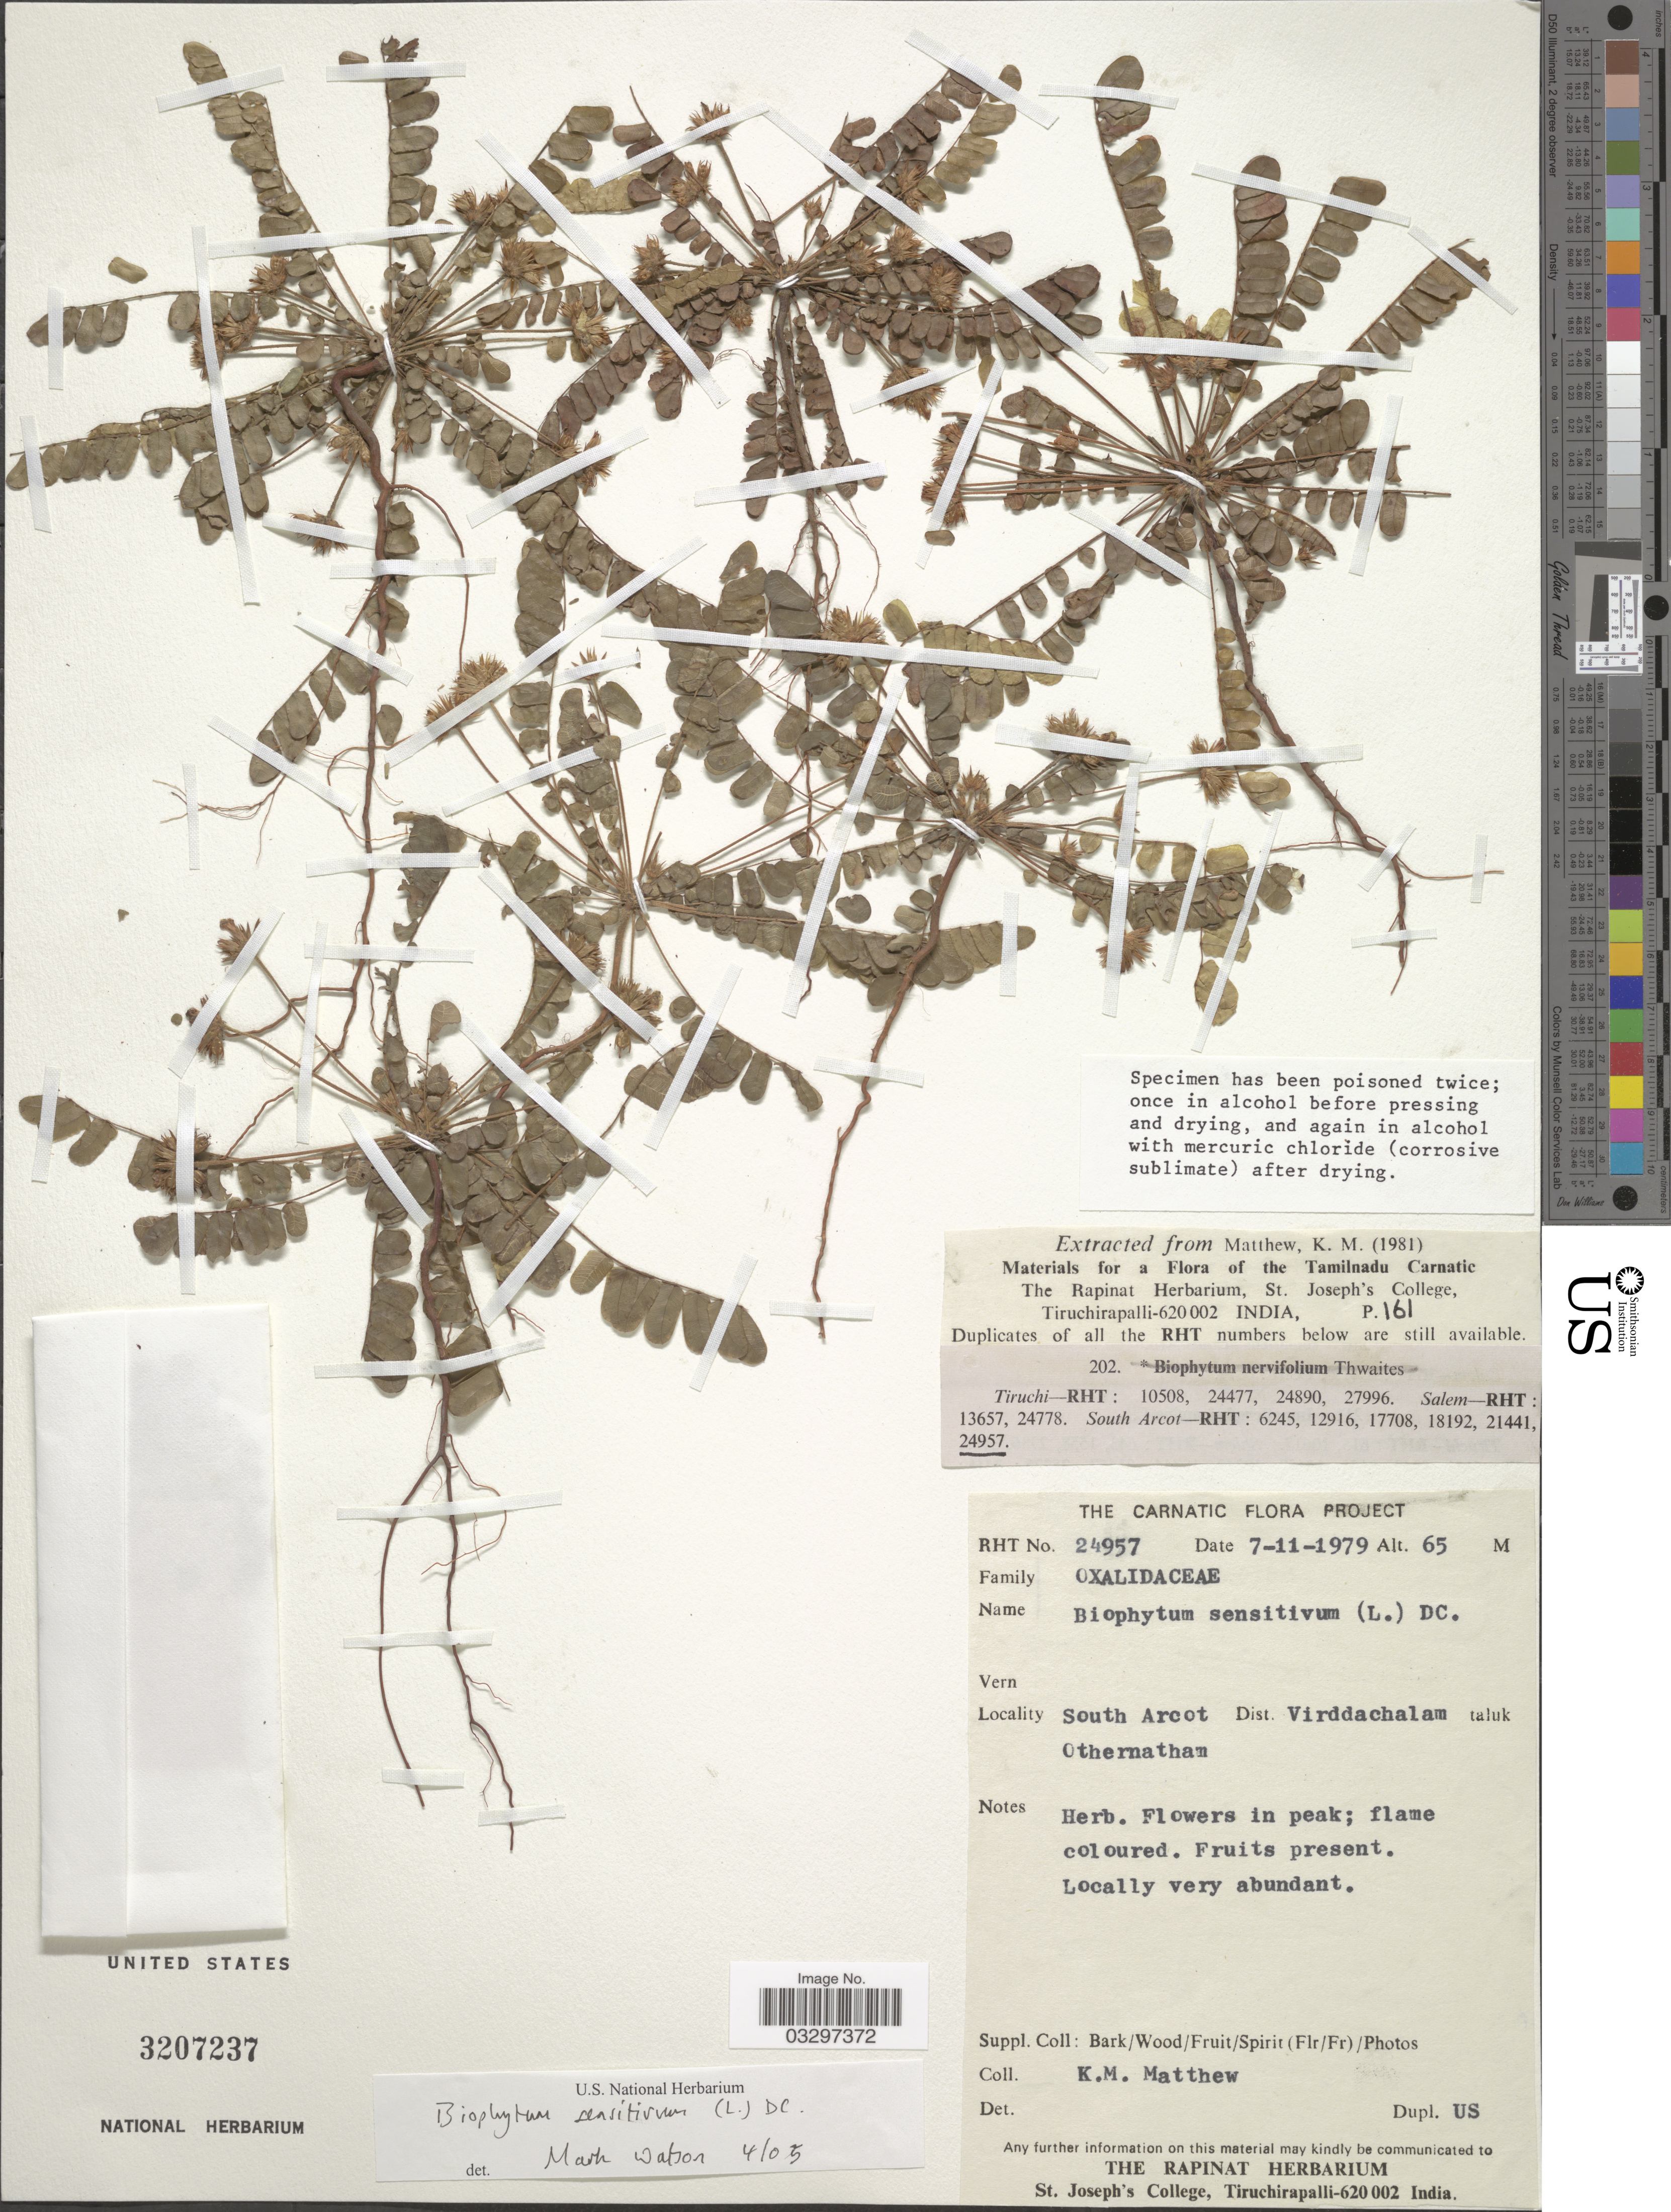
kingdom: Plantae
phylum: Tracheophyta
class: Magnoliopsida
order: Oxalidales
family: Oxalidaceae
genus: Biophytum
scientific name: Biophytum sensitivum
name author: (L.) DC.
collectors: K. M. Matthew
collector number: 24957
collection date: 1979-11-07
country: India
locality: South Arcot. Distr. Virddachalam taluk Othernatham.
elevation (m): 65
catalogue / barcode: US 3207237